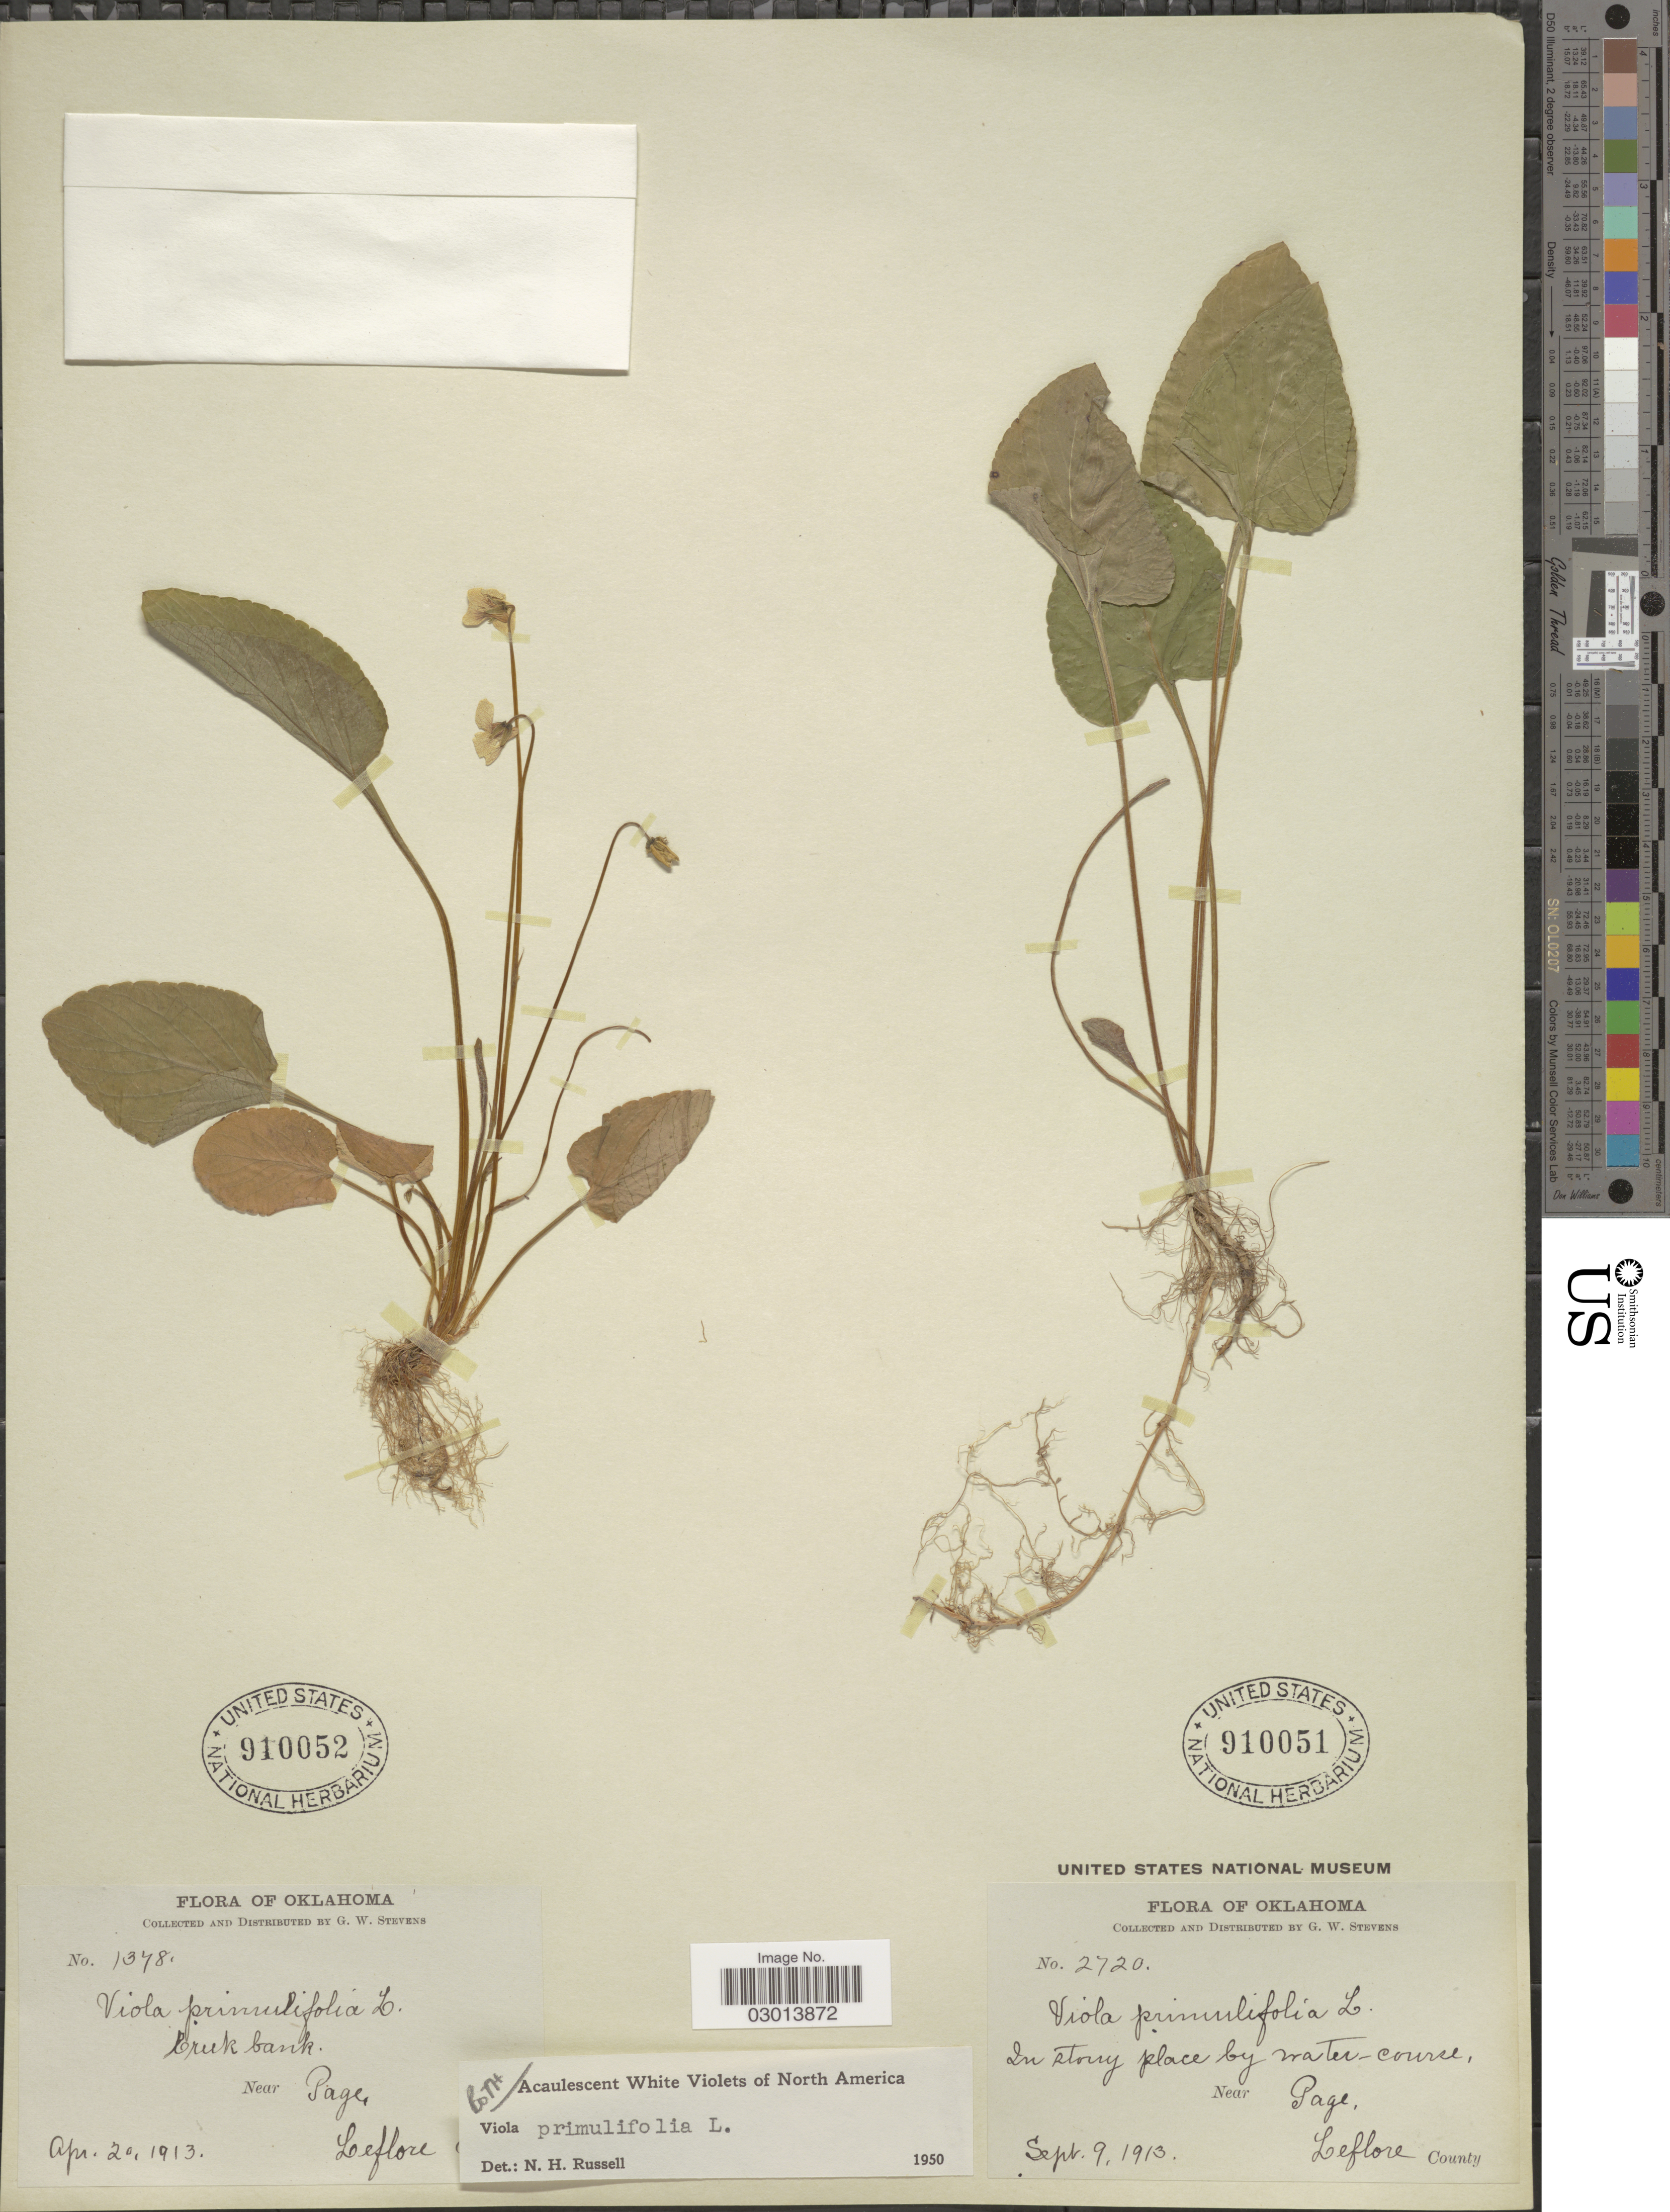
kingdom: Plantae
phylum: Tracheophyta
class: Magnoliopsida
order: Malpighiales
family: Violaceae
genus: Viola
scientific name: Viola primulifolia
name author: L.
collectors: G. W. Stevens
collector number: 1378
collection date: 1913-04-20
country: United States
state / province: Oklahoma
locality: Near Page, Leflore [illegible text].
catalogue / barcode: US 910052